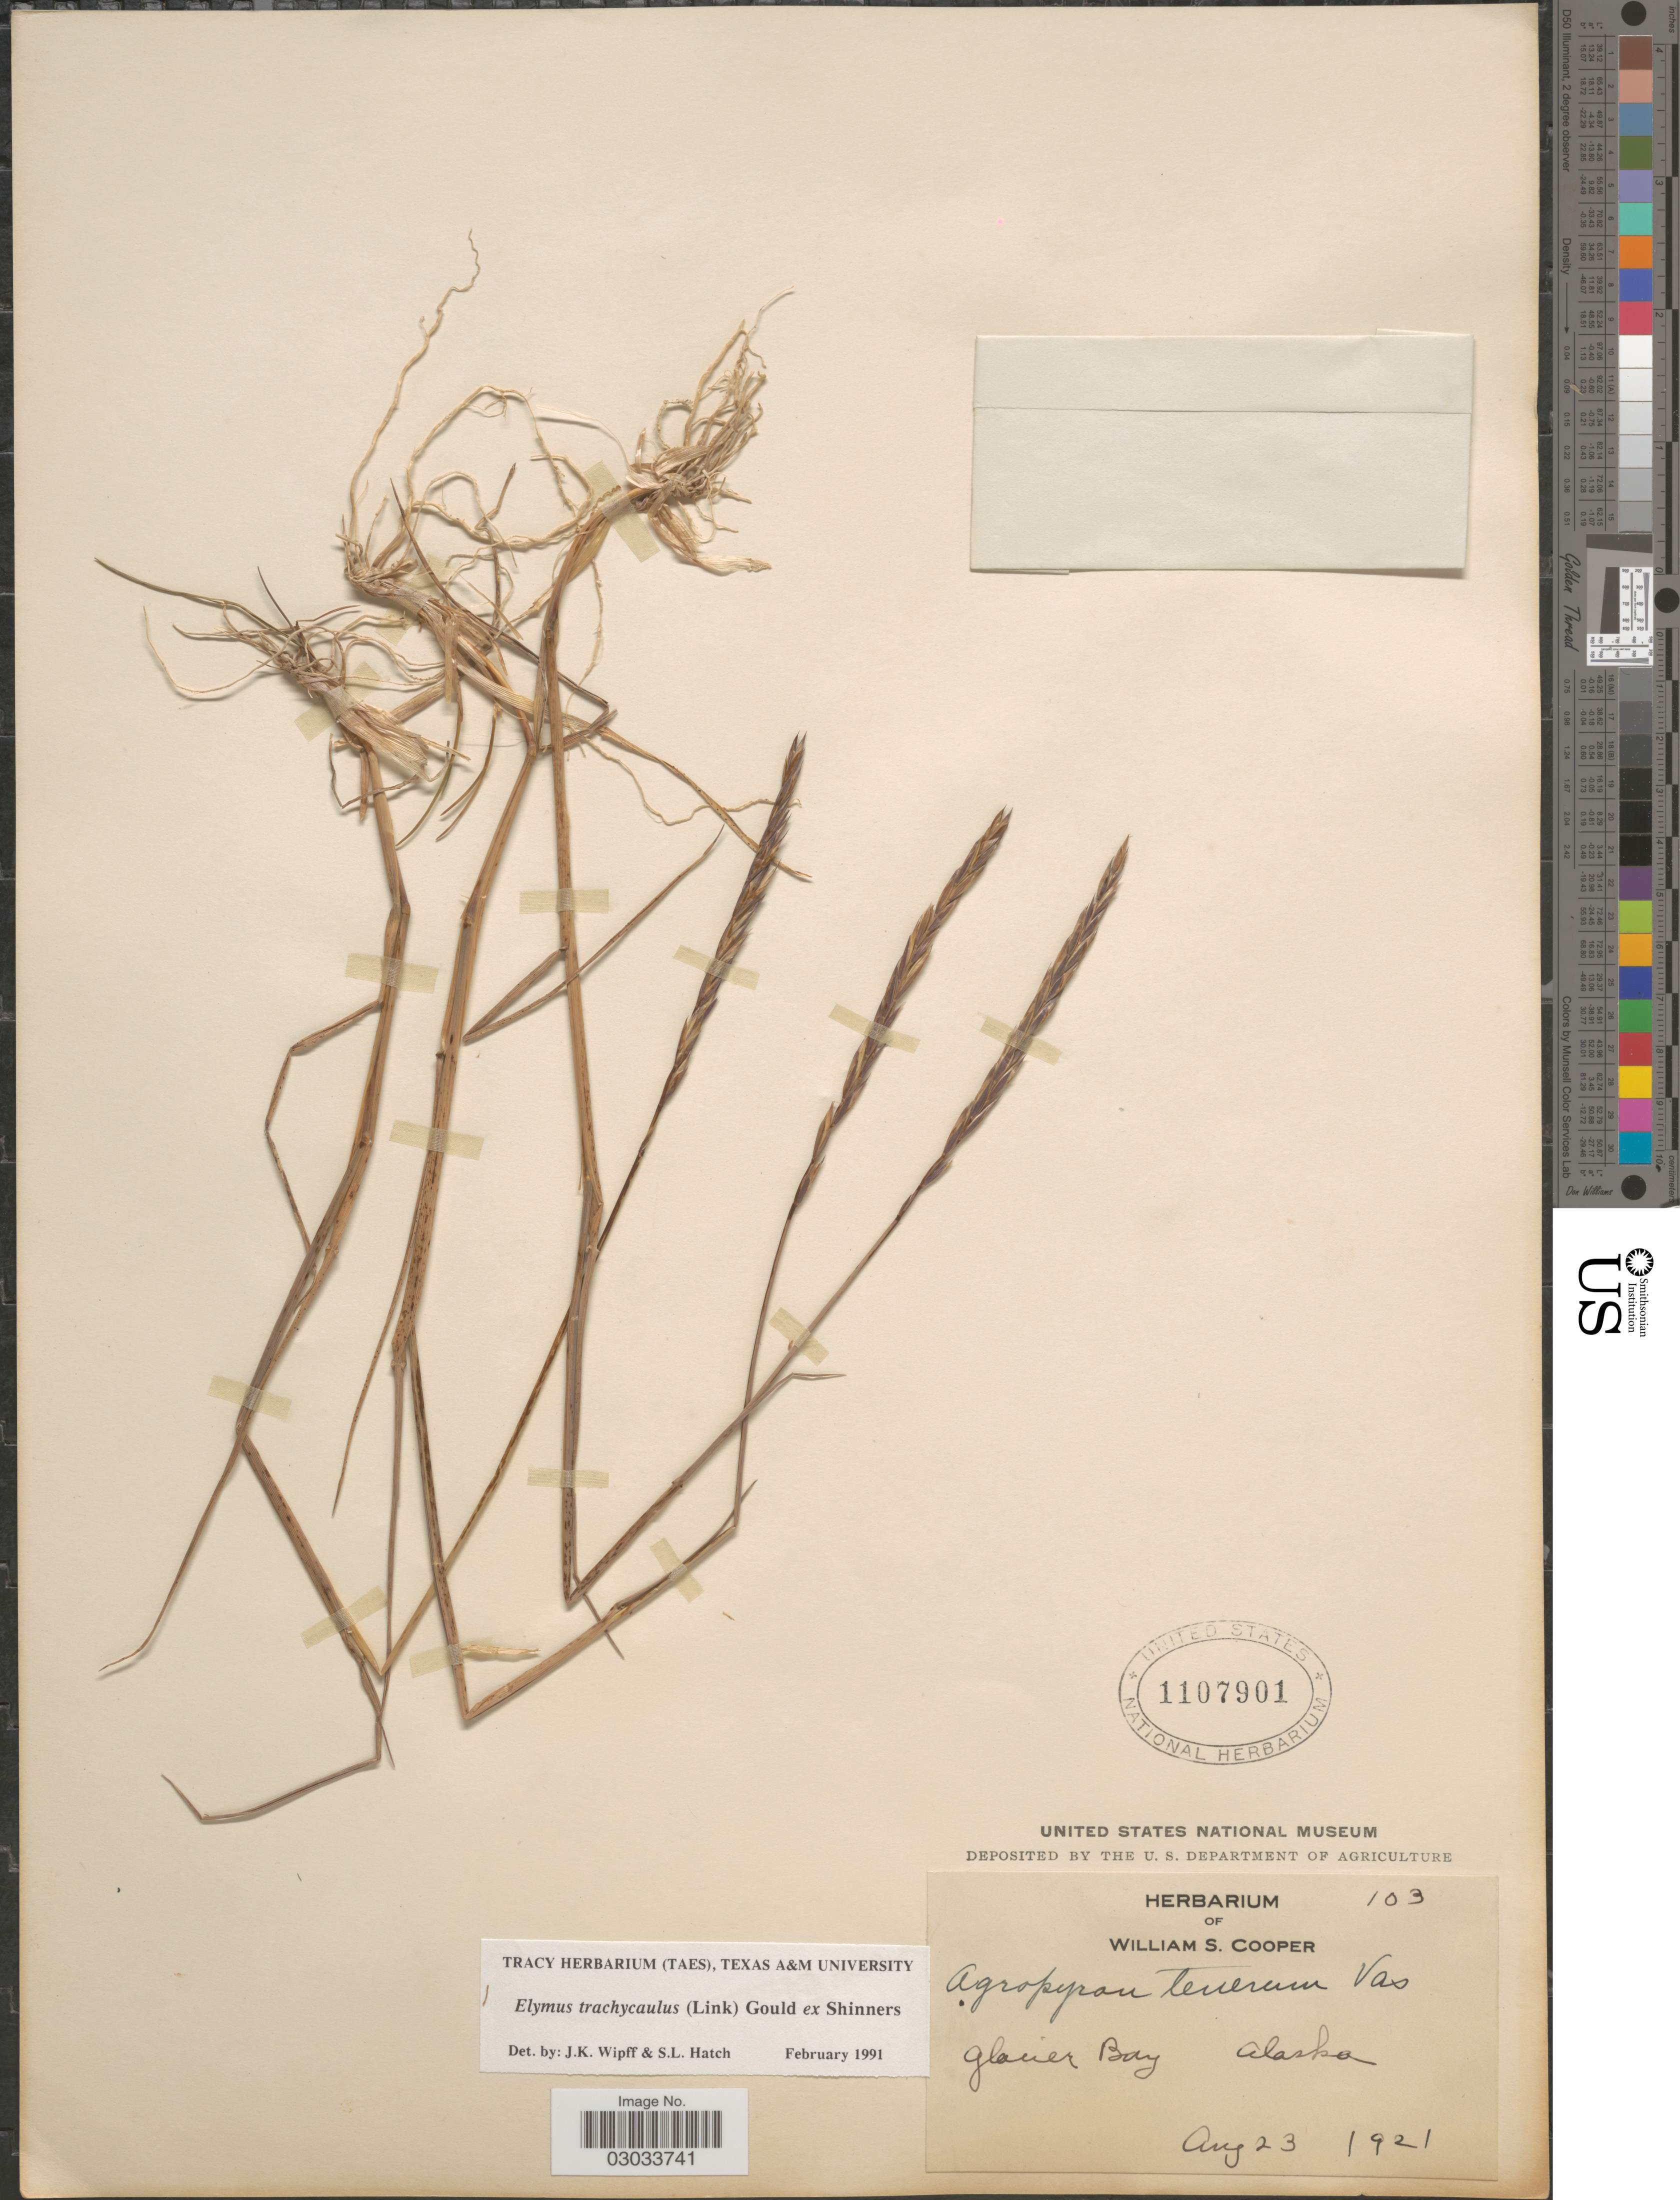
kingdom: Plantae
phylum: Tracheophyta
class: Liliopsida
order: Poales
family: Poaceae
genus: Elymus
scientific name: Elymus trachycaulus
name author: (Link) Gould ex Shinners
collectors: ex Herb. William S. Cooper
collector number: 103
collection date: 1921-08-23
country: United States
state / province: Alaska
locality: Glacier Bay.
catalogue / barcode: US 1107901